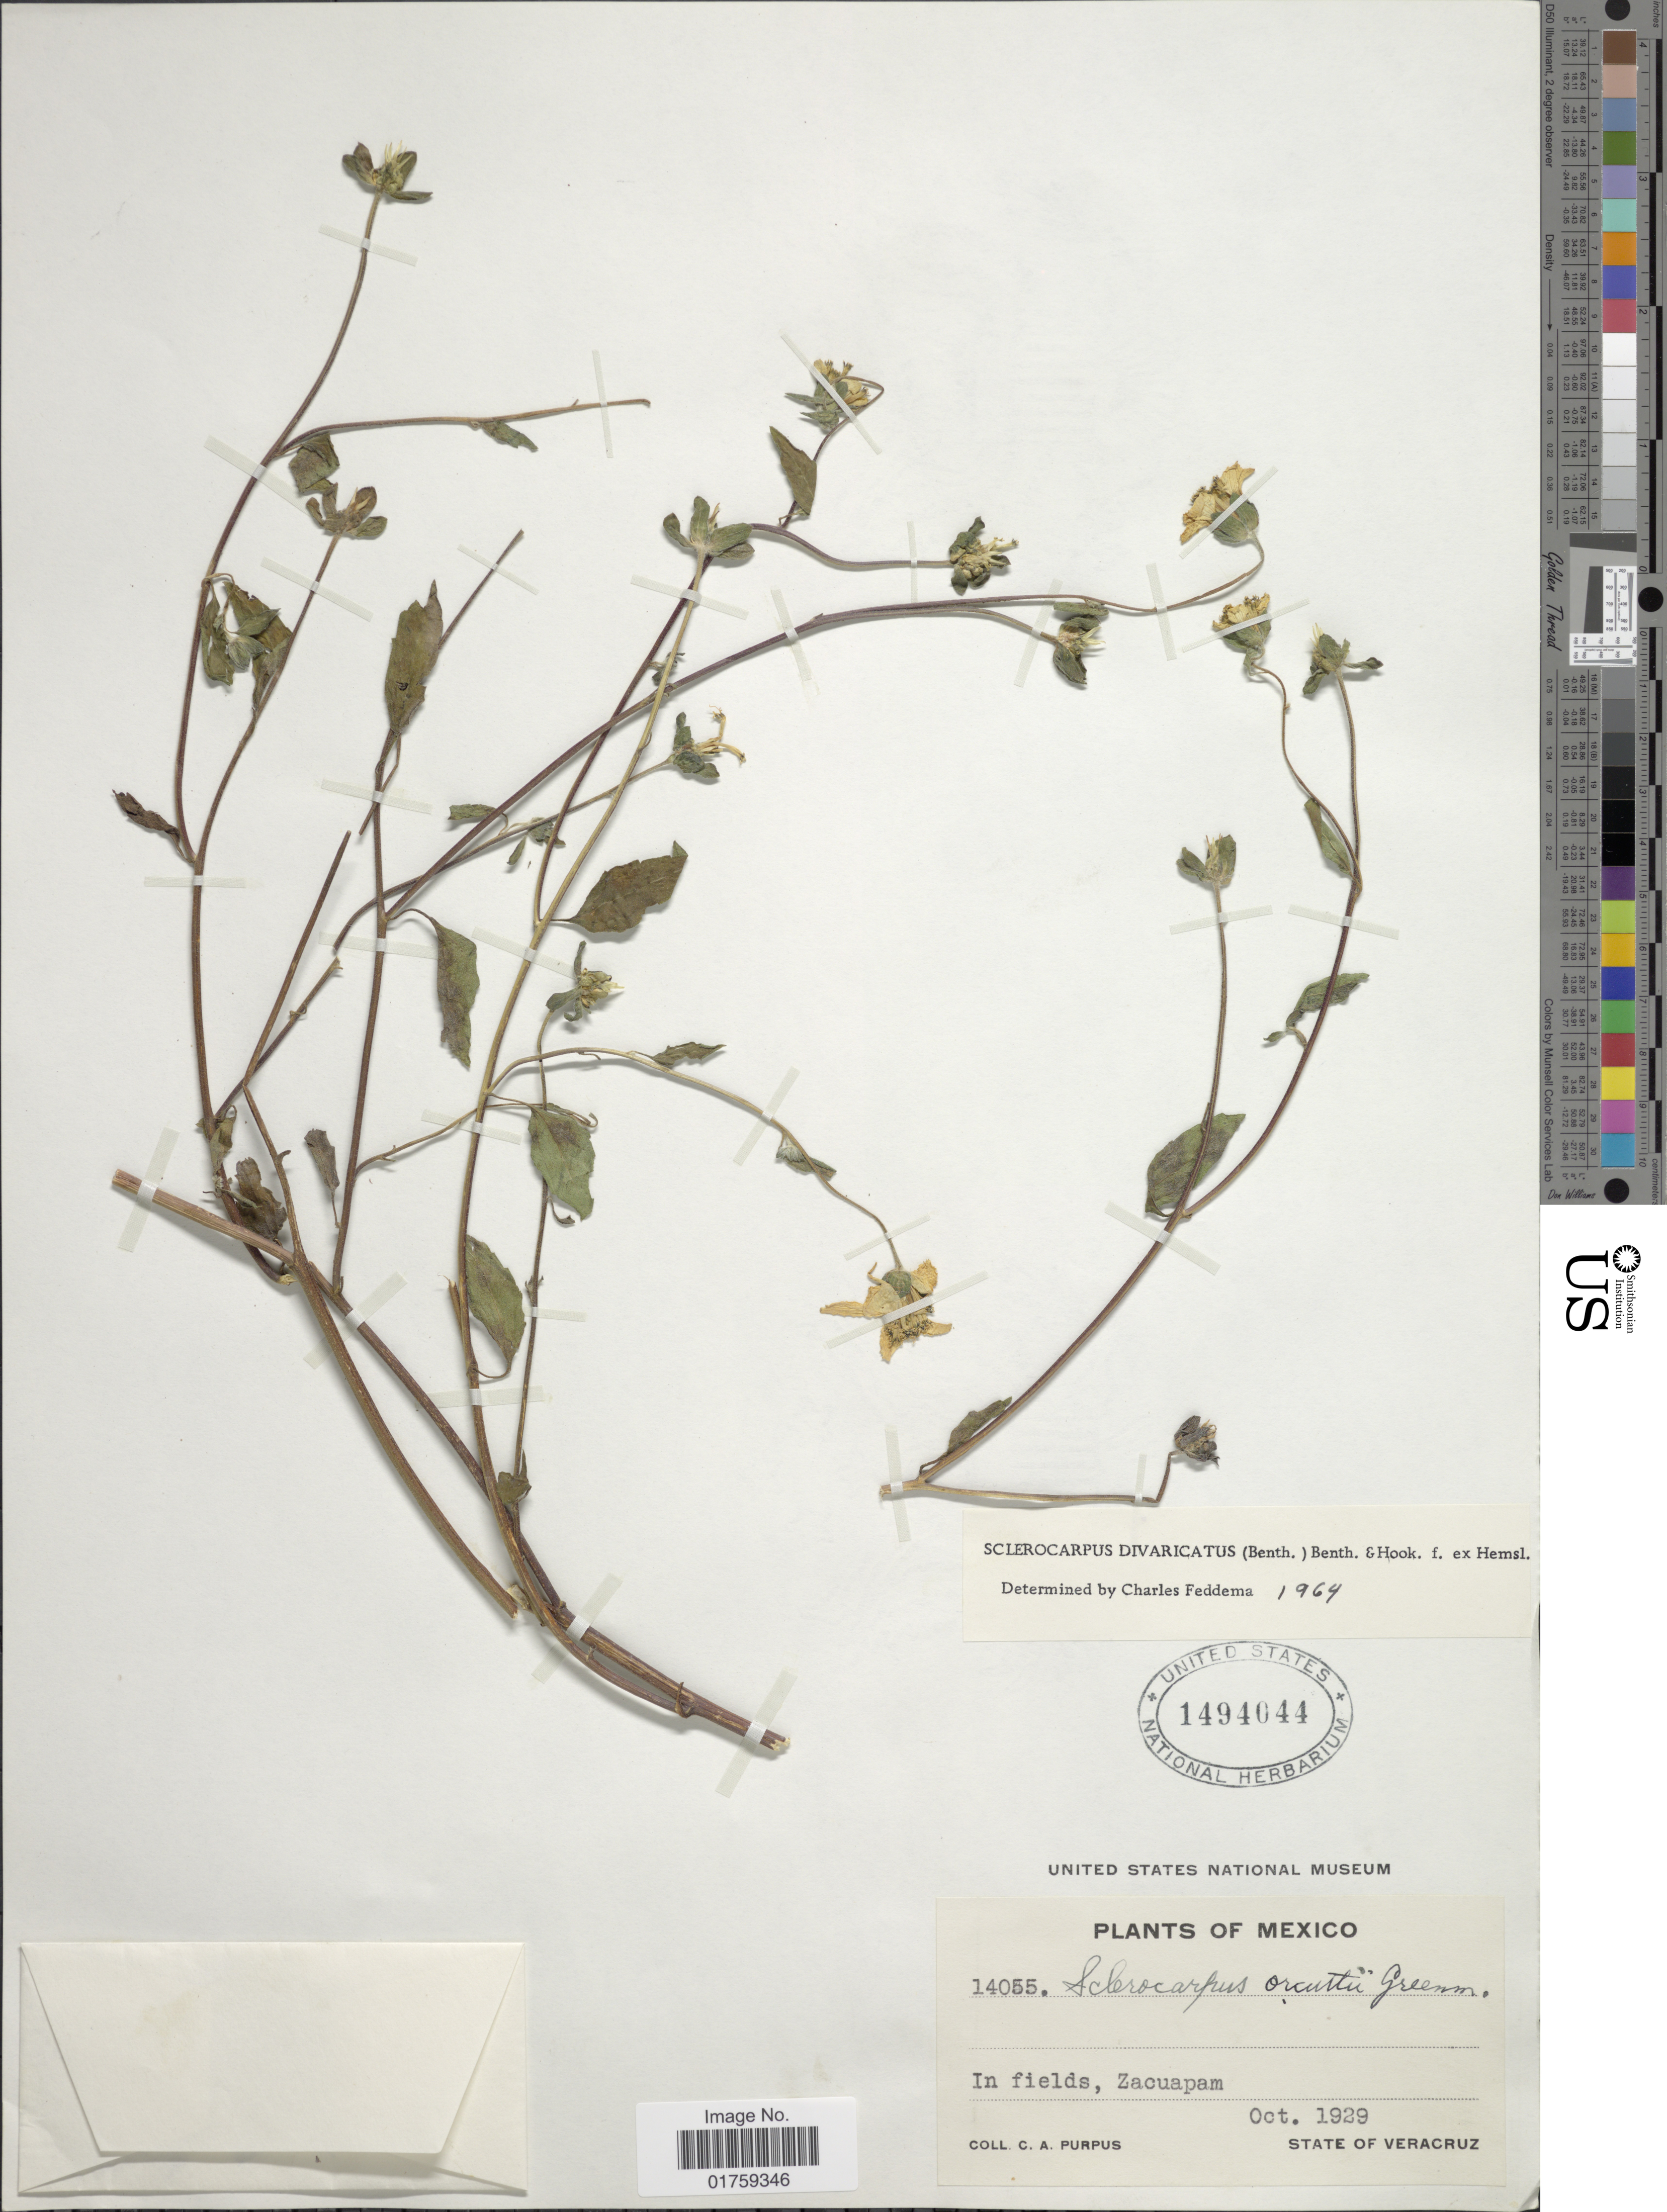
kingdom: Plantae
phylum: Tracheophyta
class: Magnoliopsida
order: Asterales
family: Asteraceae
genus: Sclerocarpus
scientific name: Sclerocarpus divaricatus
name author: (Benth.) Benth. & Hook. f. ex Hemsl.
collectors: C. A. Purpus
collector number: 14055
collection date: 1929-10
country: Mexico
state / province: Veracruz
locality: Zacuapam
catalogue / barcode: US 1494044